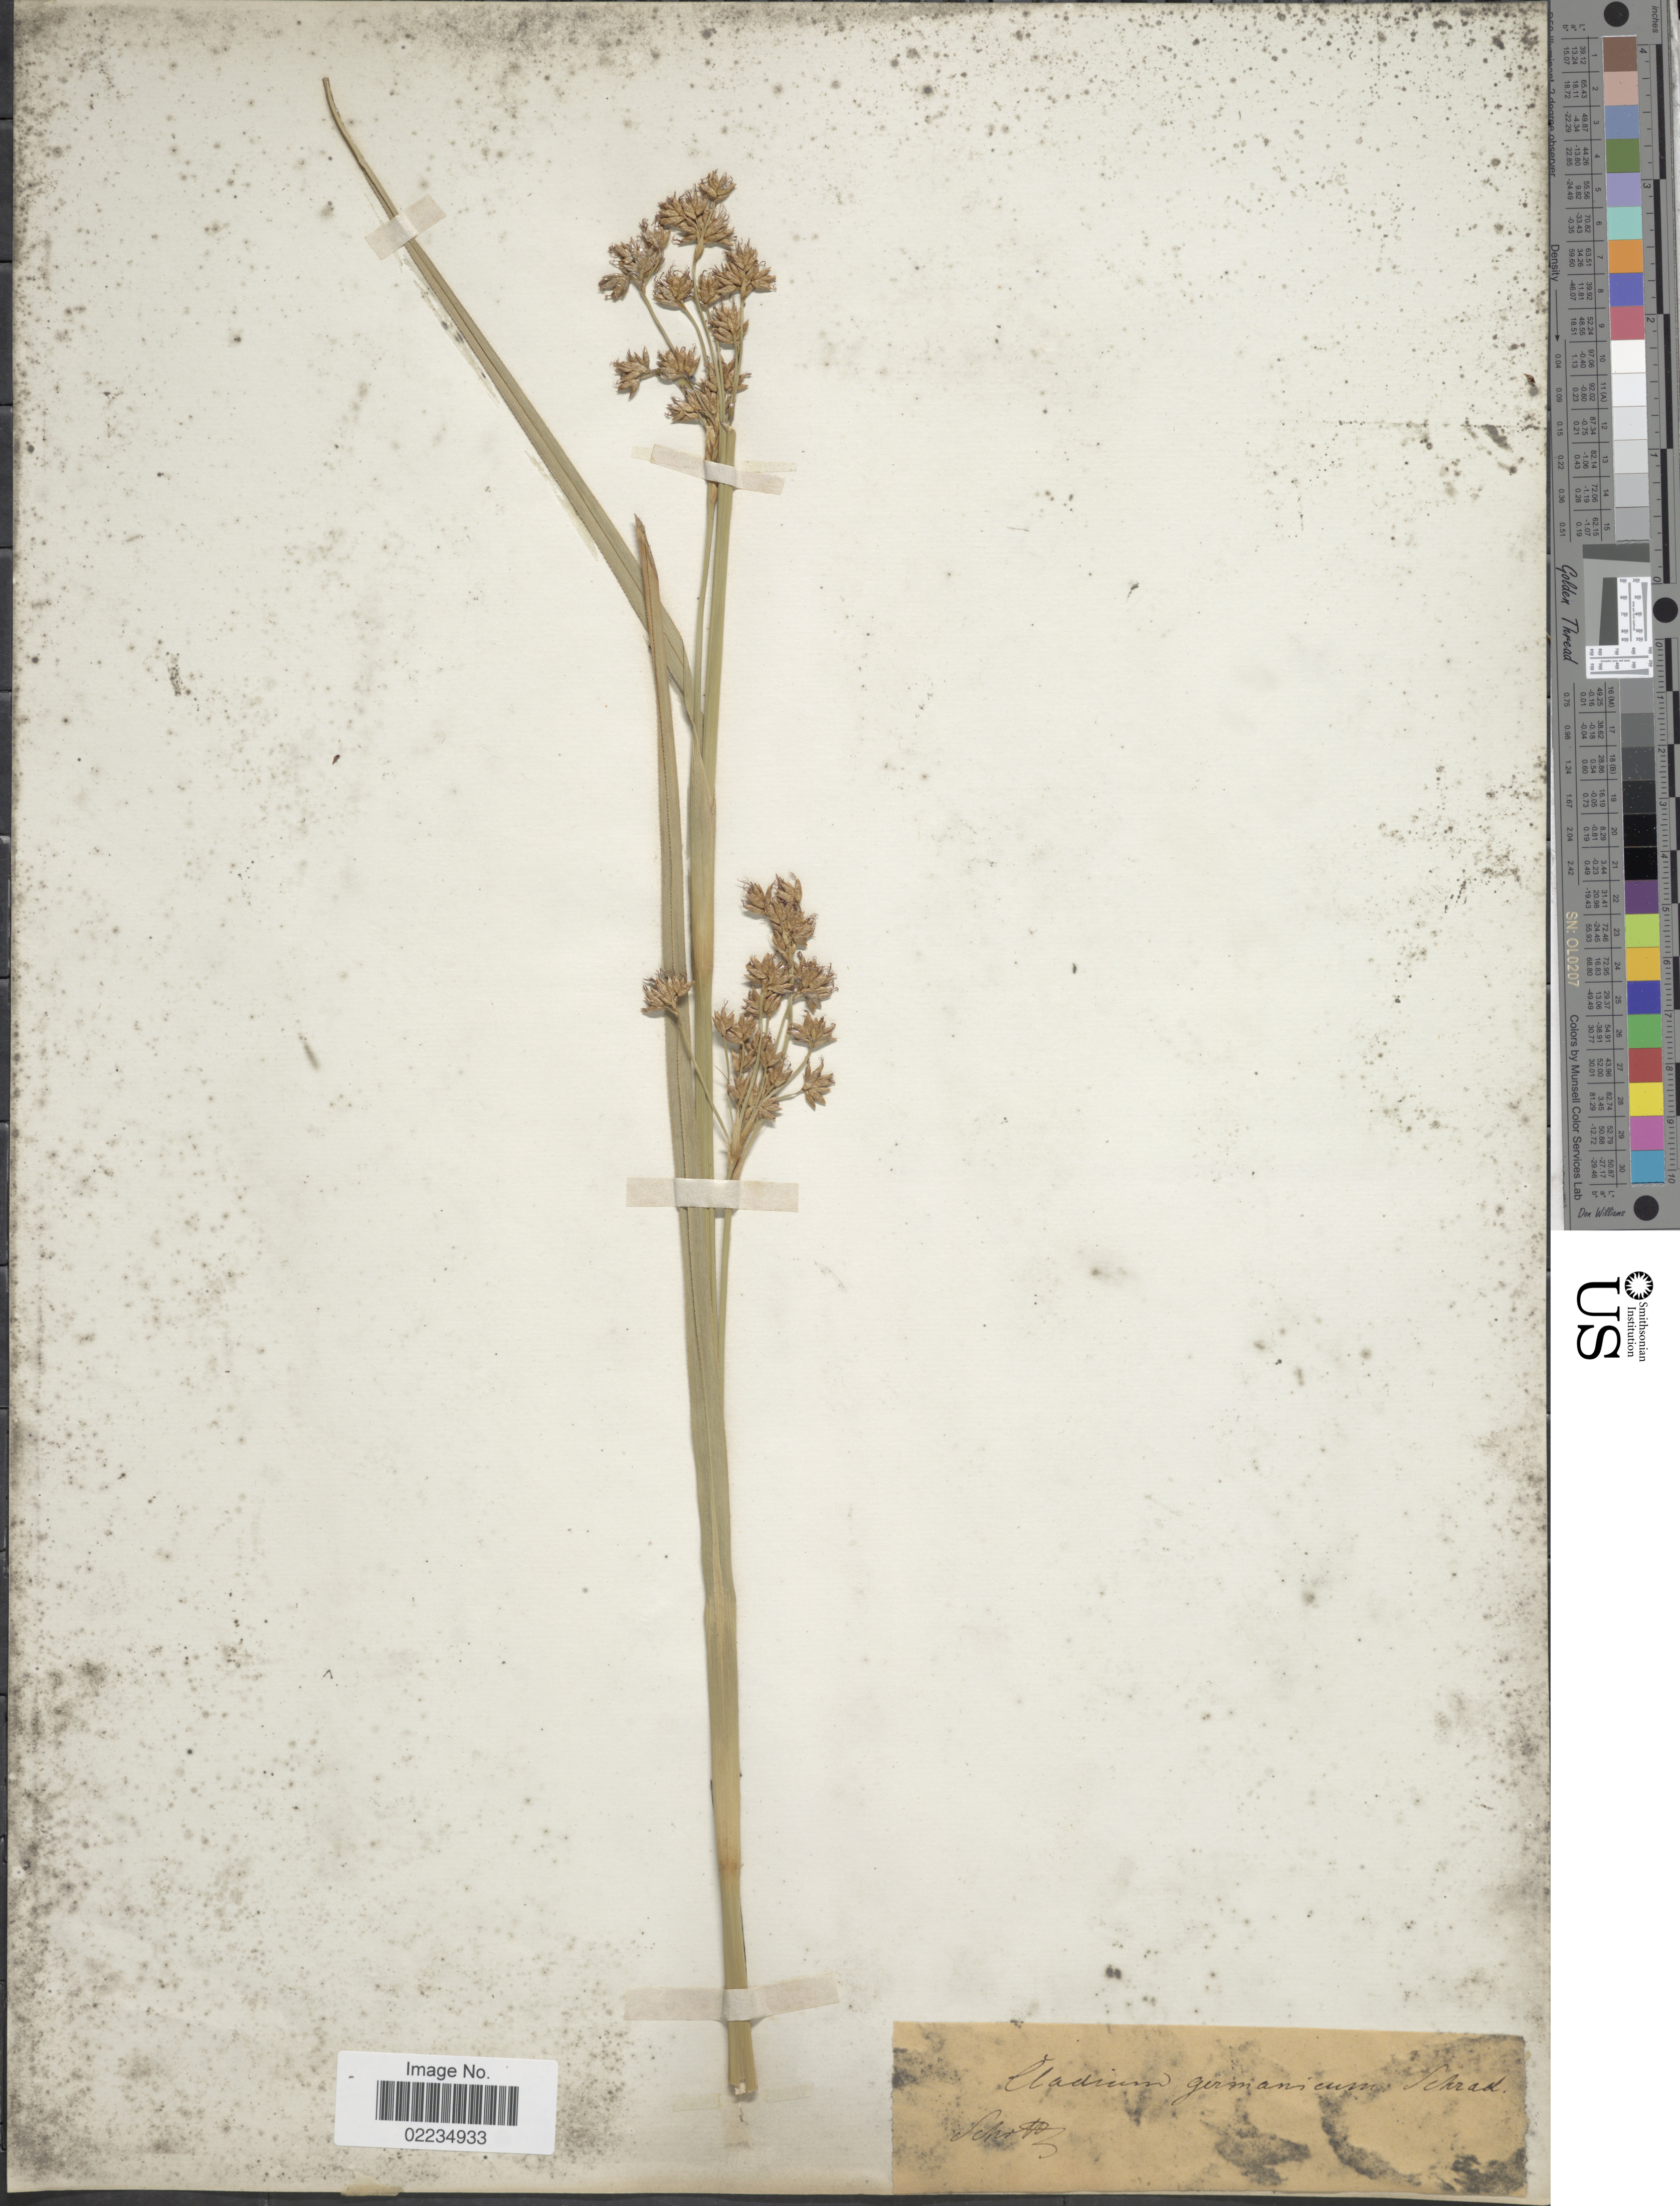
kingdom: Plantae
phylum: Tracheophyta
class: Liliopsida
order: Poales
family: Cyperaceae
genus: Cladium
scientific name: Cladium germanicum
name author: Schrad.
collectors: -. Schottz